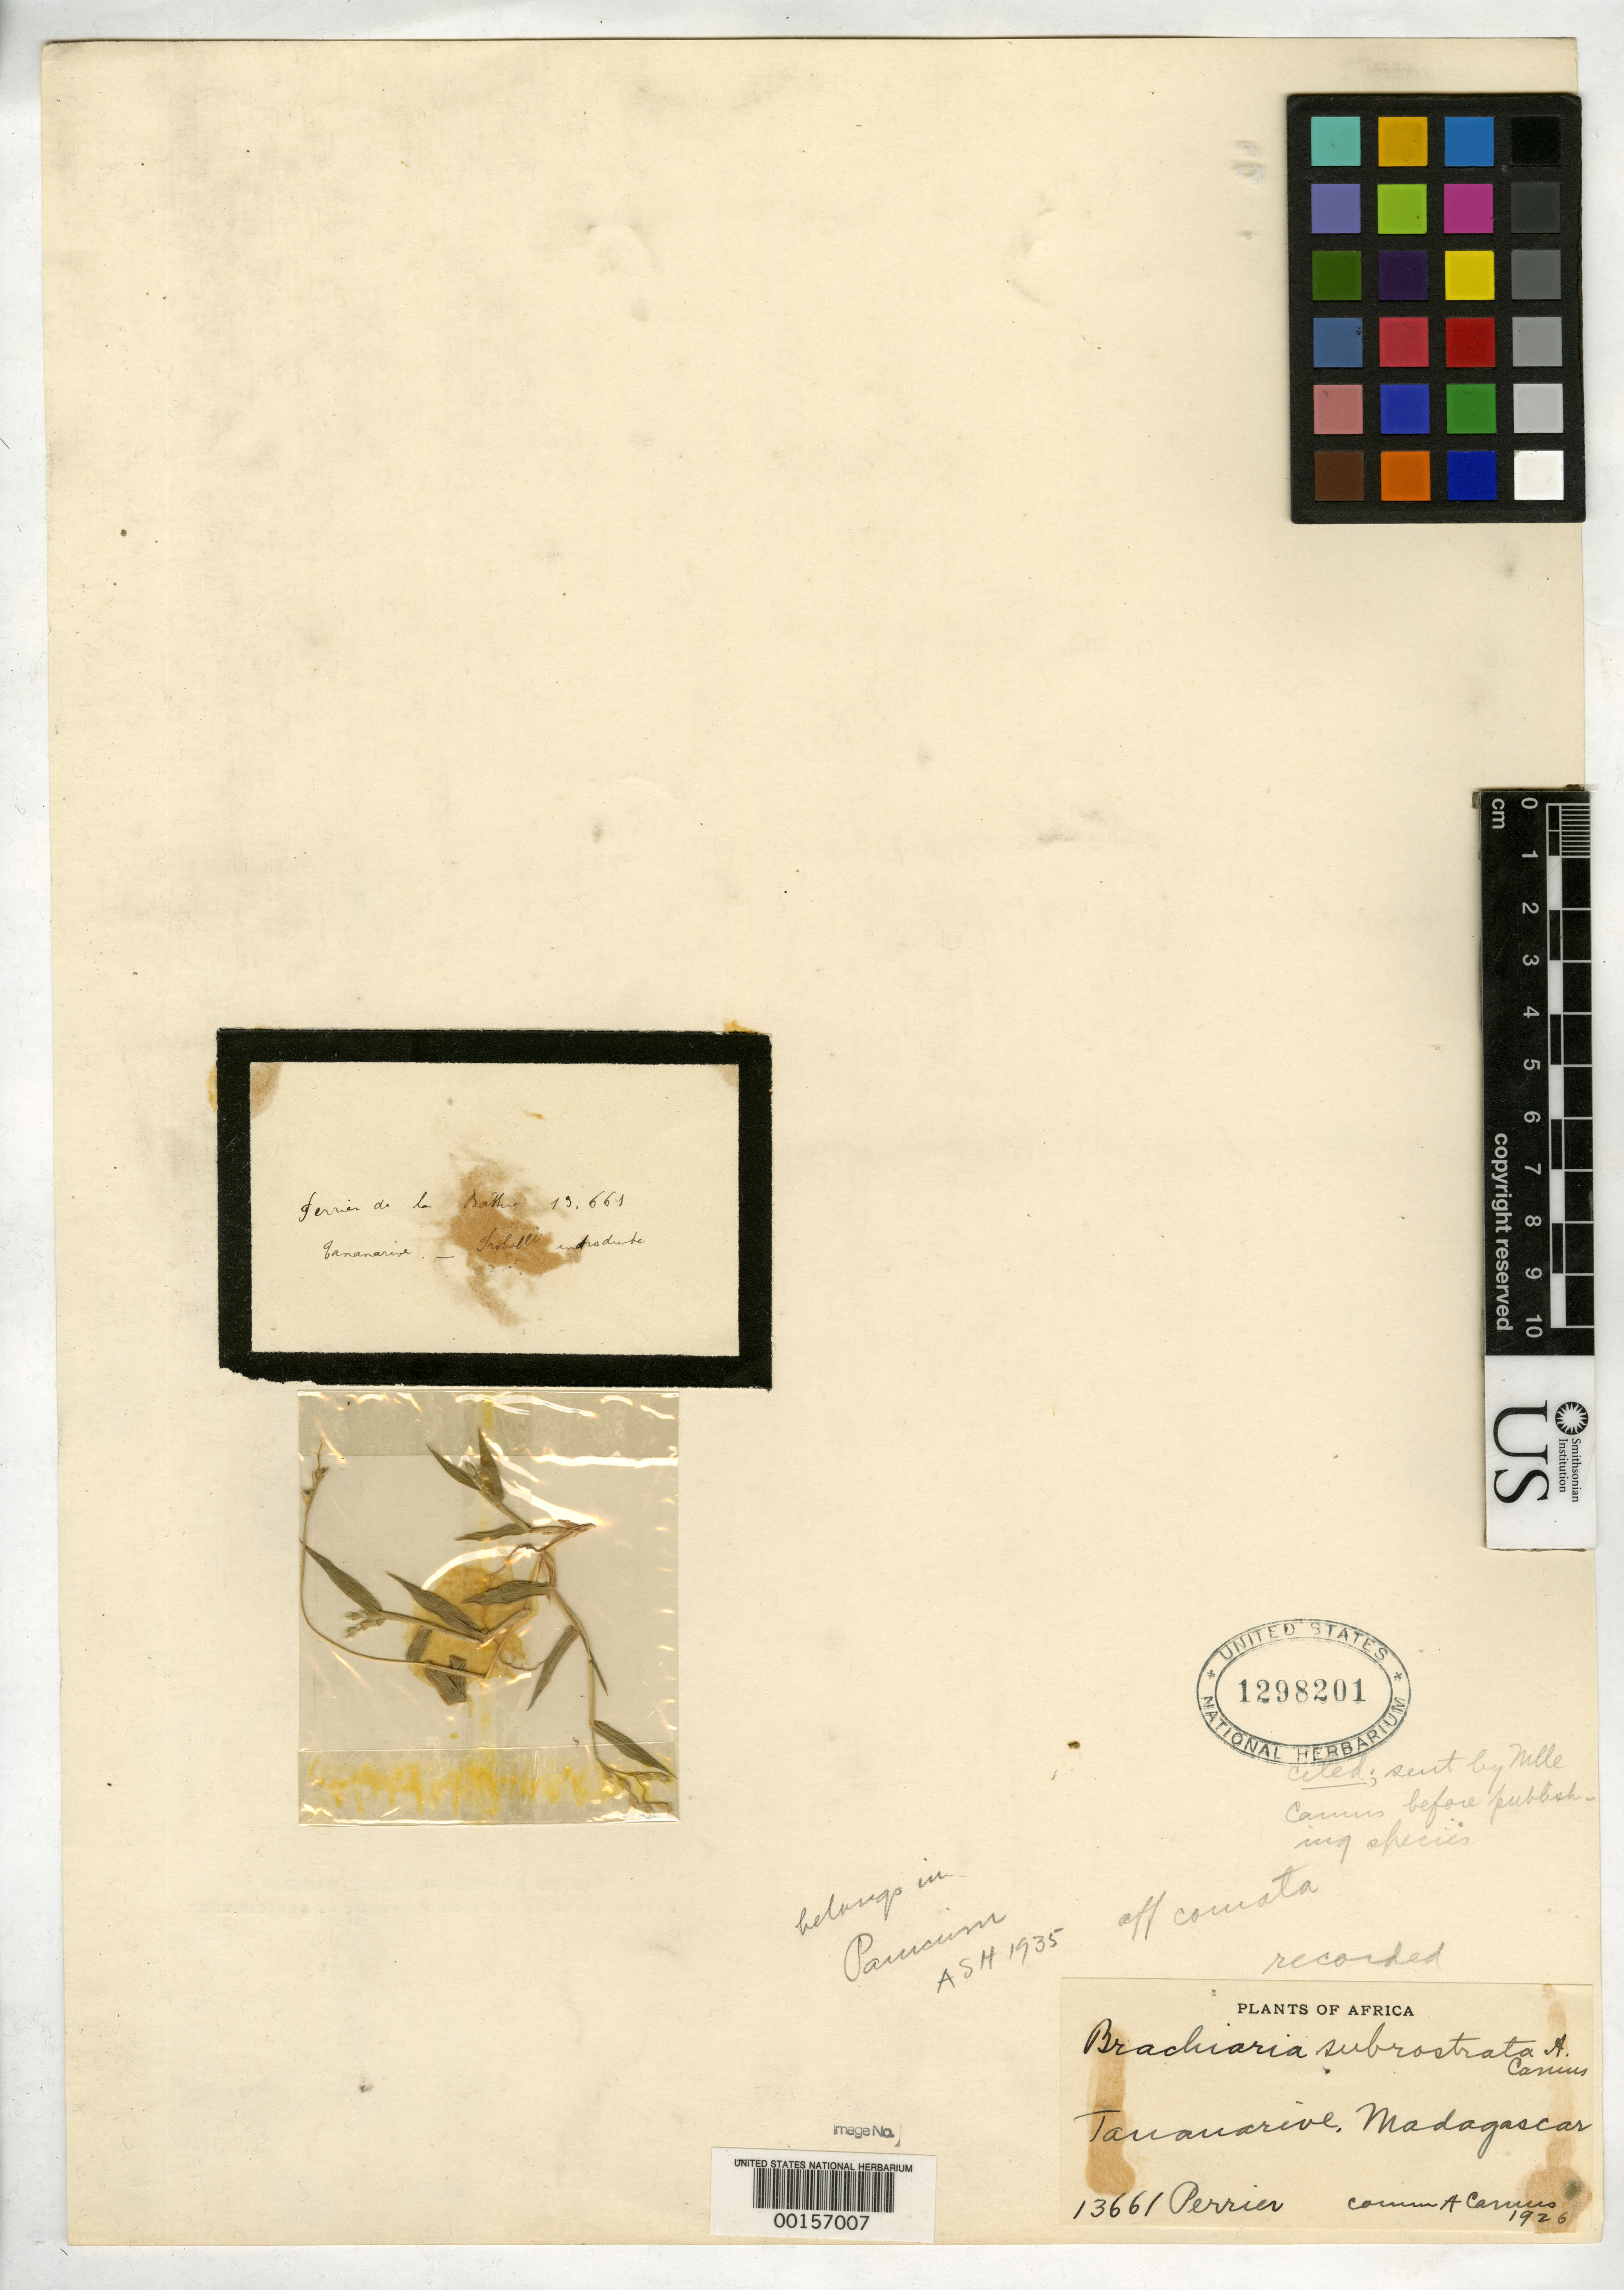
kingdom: Plantae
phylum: Tracheophyta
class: Liliopsida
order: Poales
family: Poaceae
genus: Brachiaria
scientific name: Brachiaria subrostrata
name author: A. Camus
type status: Type Fragment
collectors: H. Perrier de la Bâthie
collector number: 13661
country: Madagascar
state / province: Analamanga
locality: Tananarive.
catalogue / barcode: US 1298201